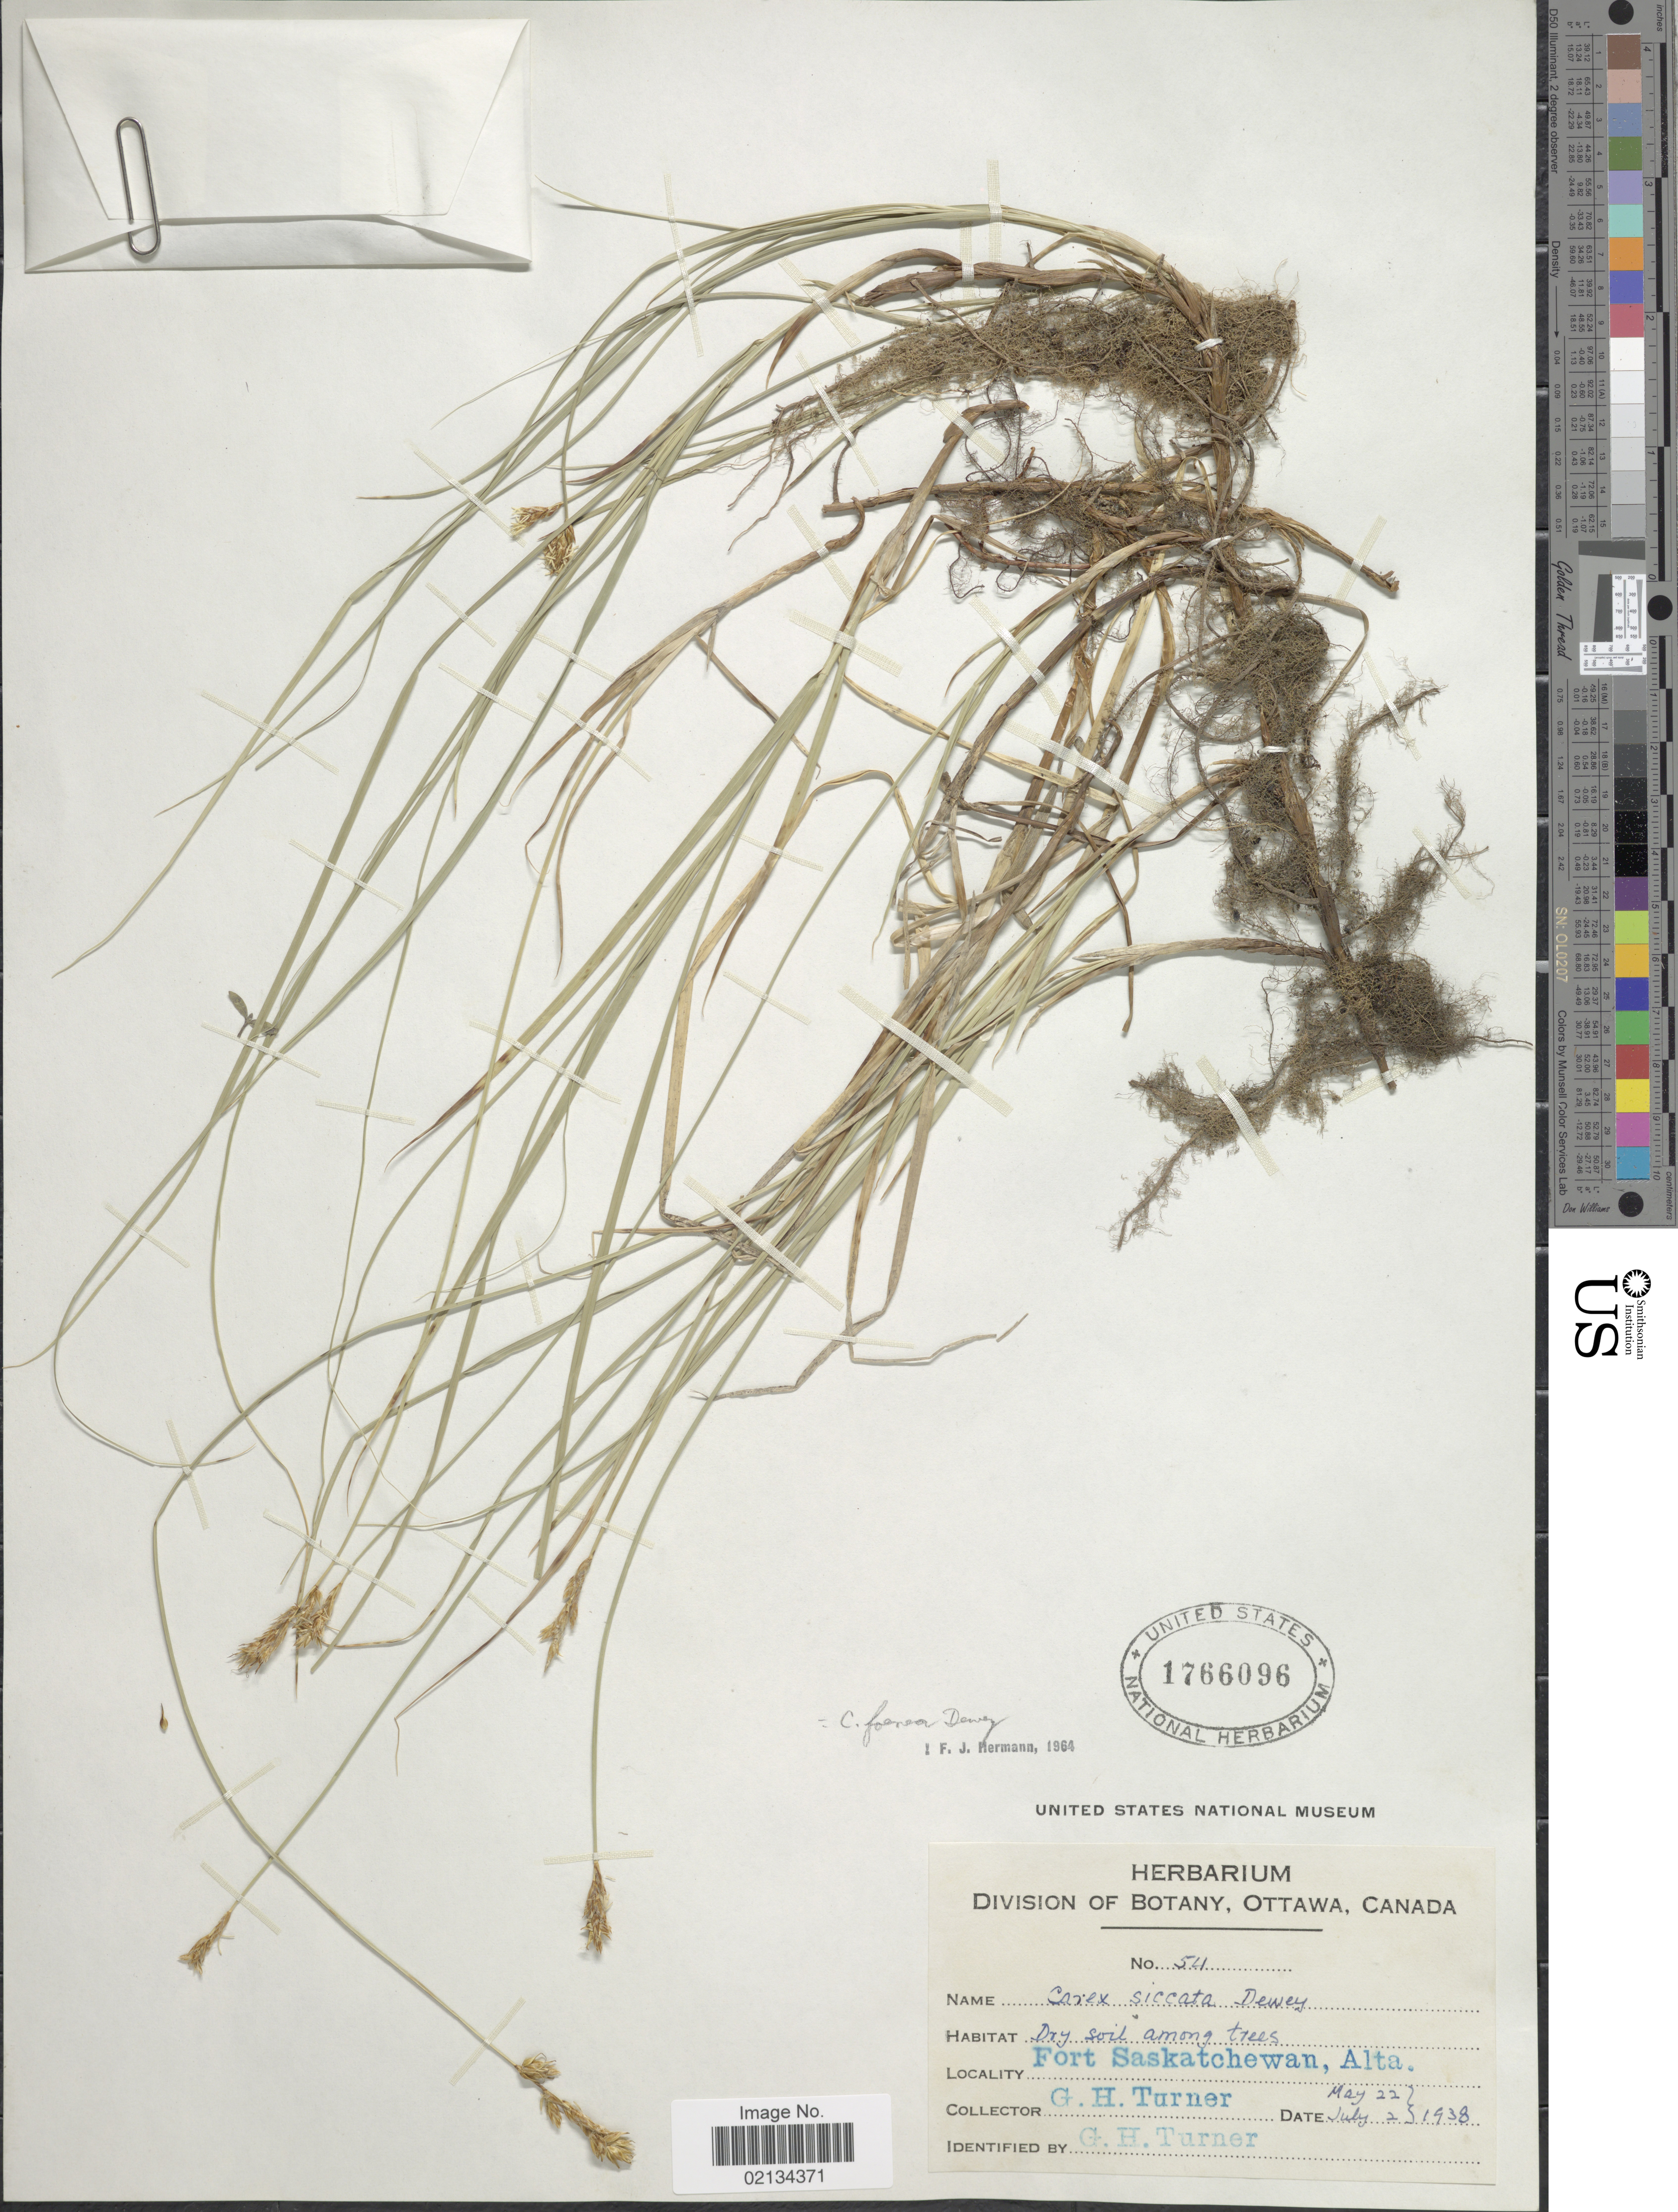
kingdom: Plantae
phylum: Tracheophyta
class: Liliopsida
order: Poales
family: Cyperaceae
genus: Carex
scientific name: Carex siccata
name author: Dewey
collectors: G. H. Turner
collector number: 54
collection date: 1938-05-22/1938-07-02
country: Canada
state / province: Alberta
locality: Fort Saskatchewan, Alta.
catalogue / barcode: US 1766096